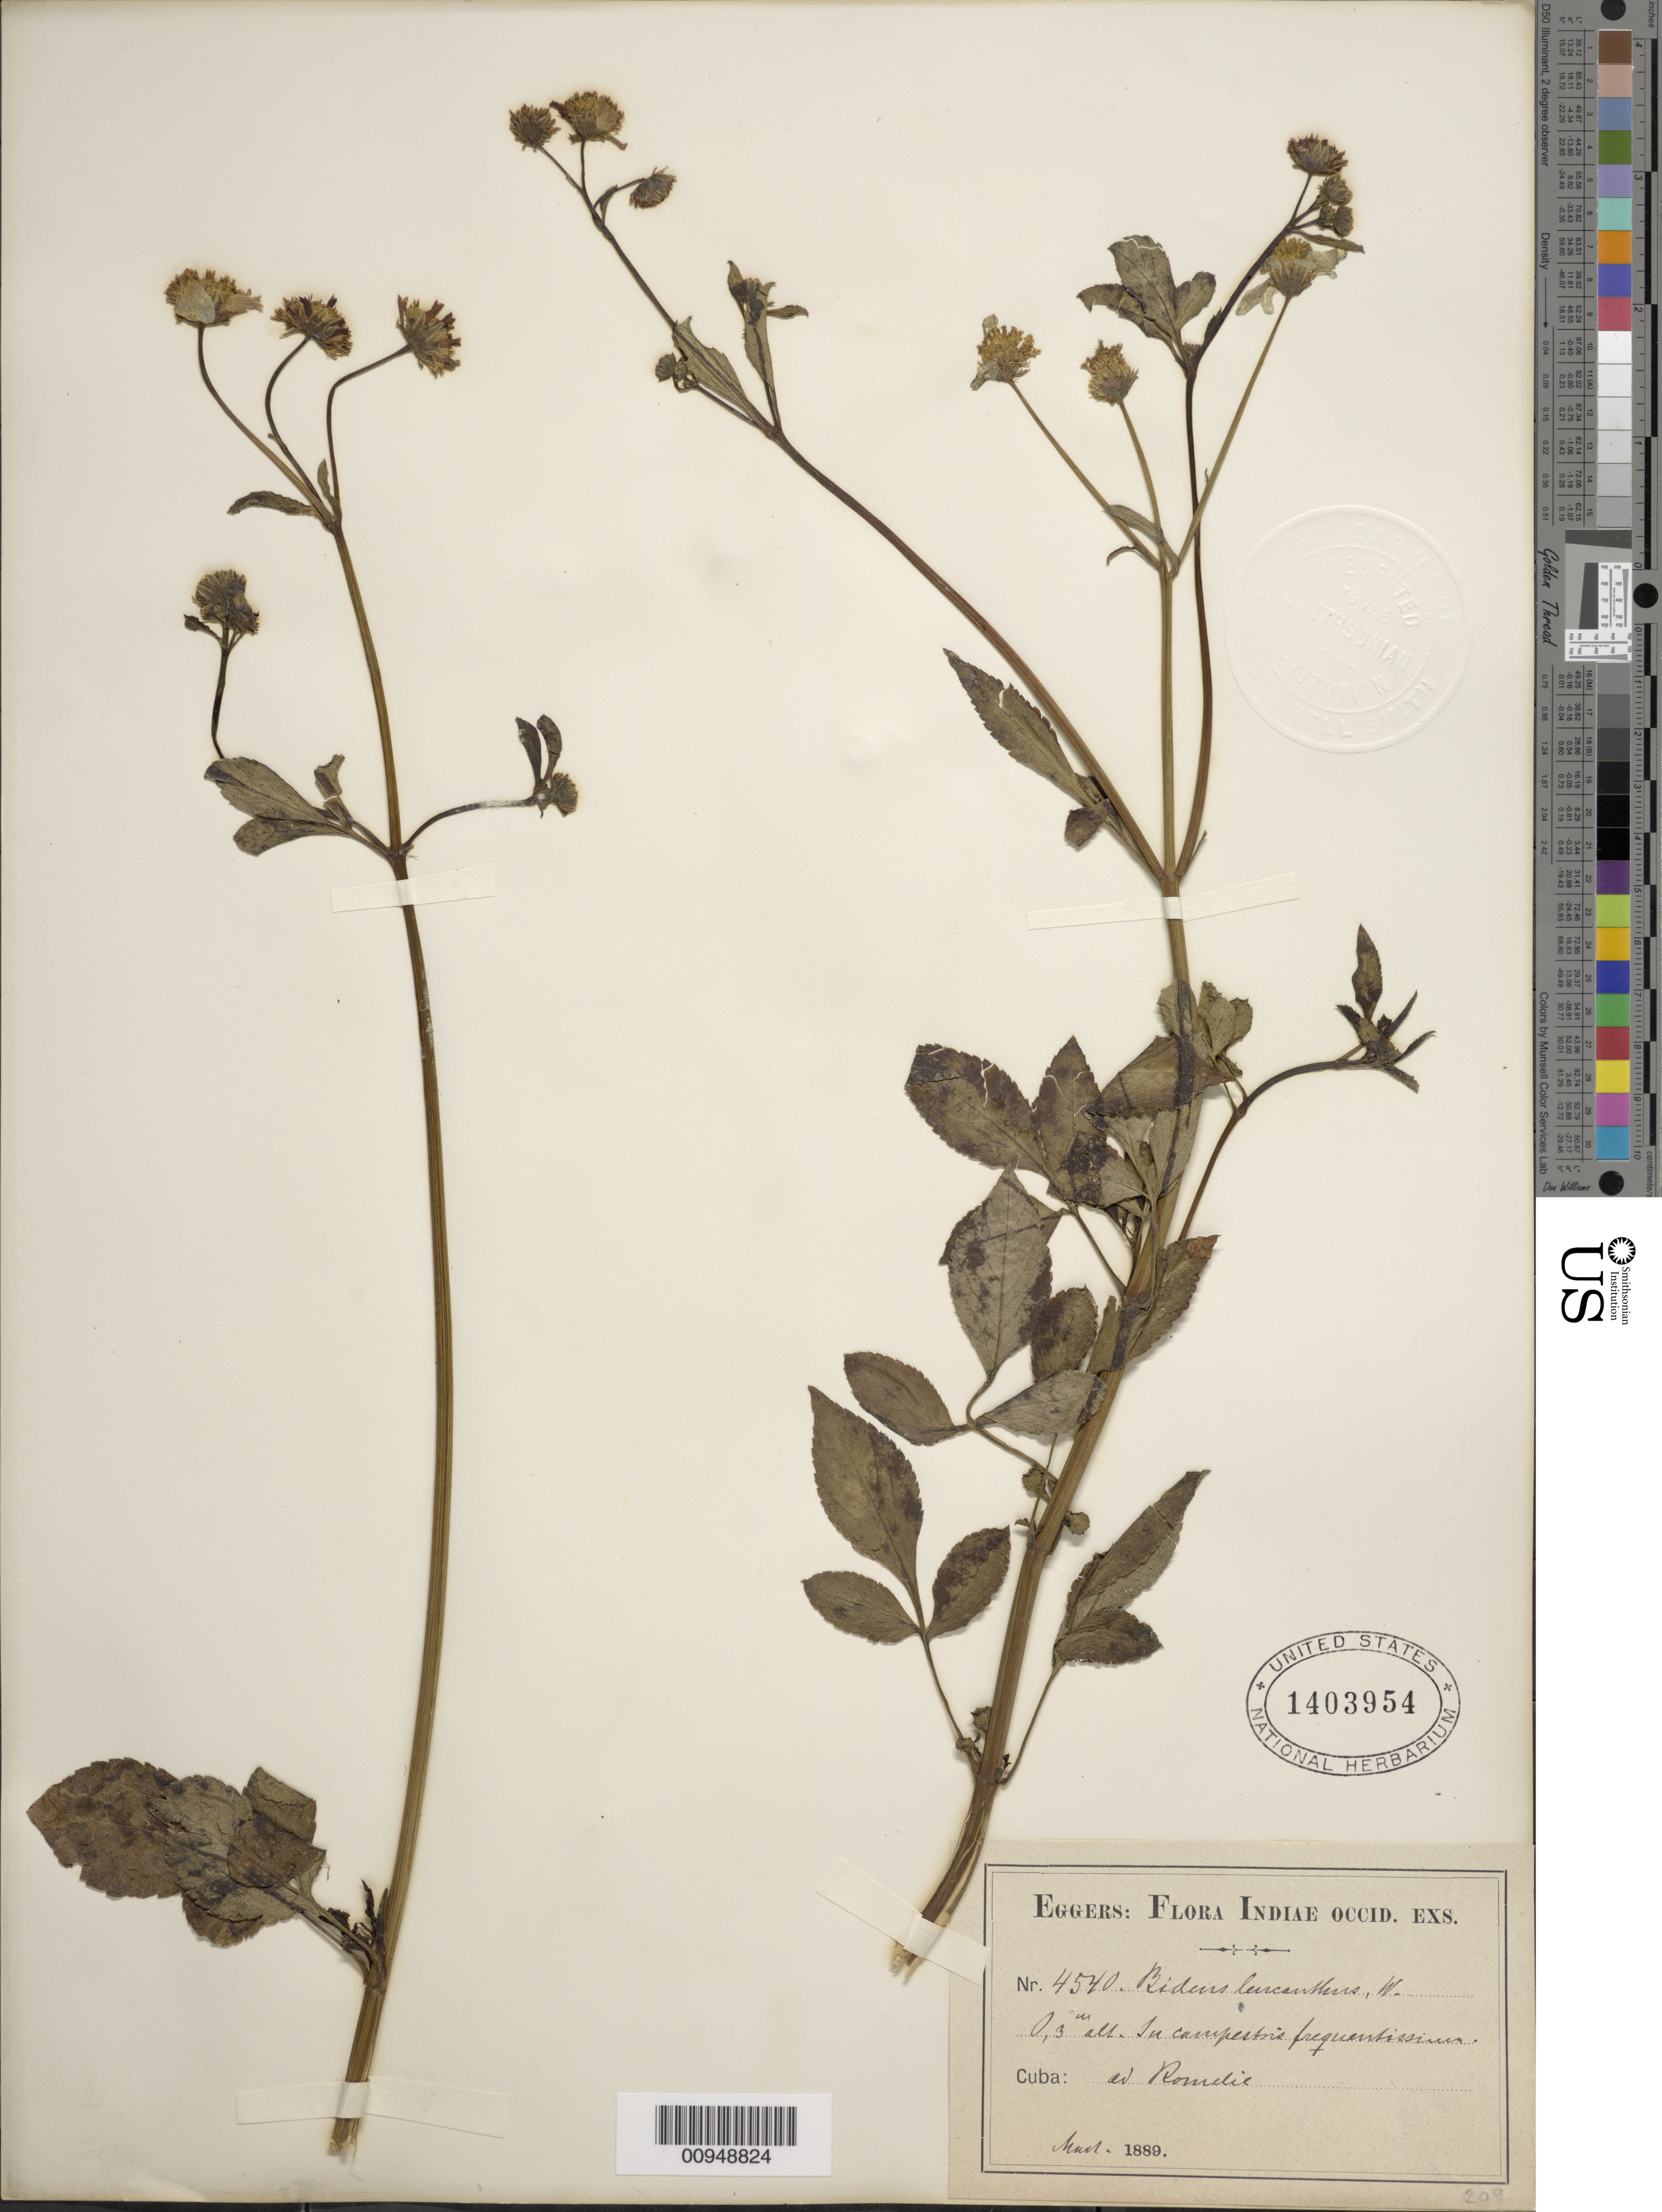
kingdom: Plantae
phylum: Tracheophyta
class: Magnoliopsida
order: Asterales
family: Asteraceae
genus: Bidens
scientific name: Bidens alba var. radiata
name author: (Sch. Bip.) R.E. Ballard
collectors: H. F. A. von Eggers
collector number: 4540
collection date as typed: Apr 1889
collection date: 1889-04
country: Cuba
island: Cuba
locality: Rosalie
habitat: In campestris frequentissium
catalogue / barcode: US 1403954